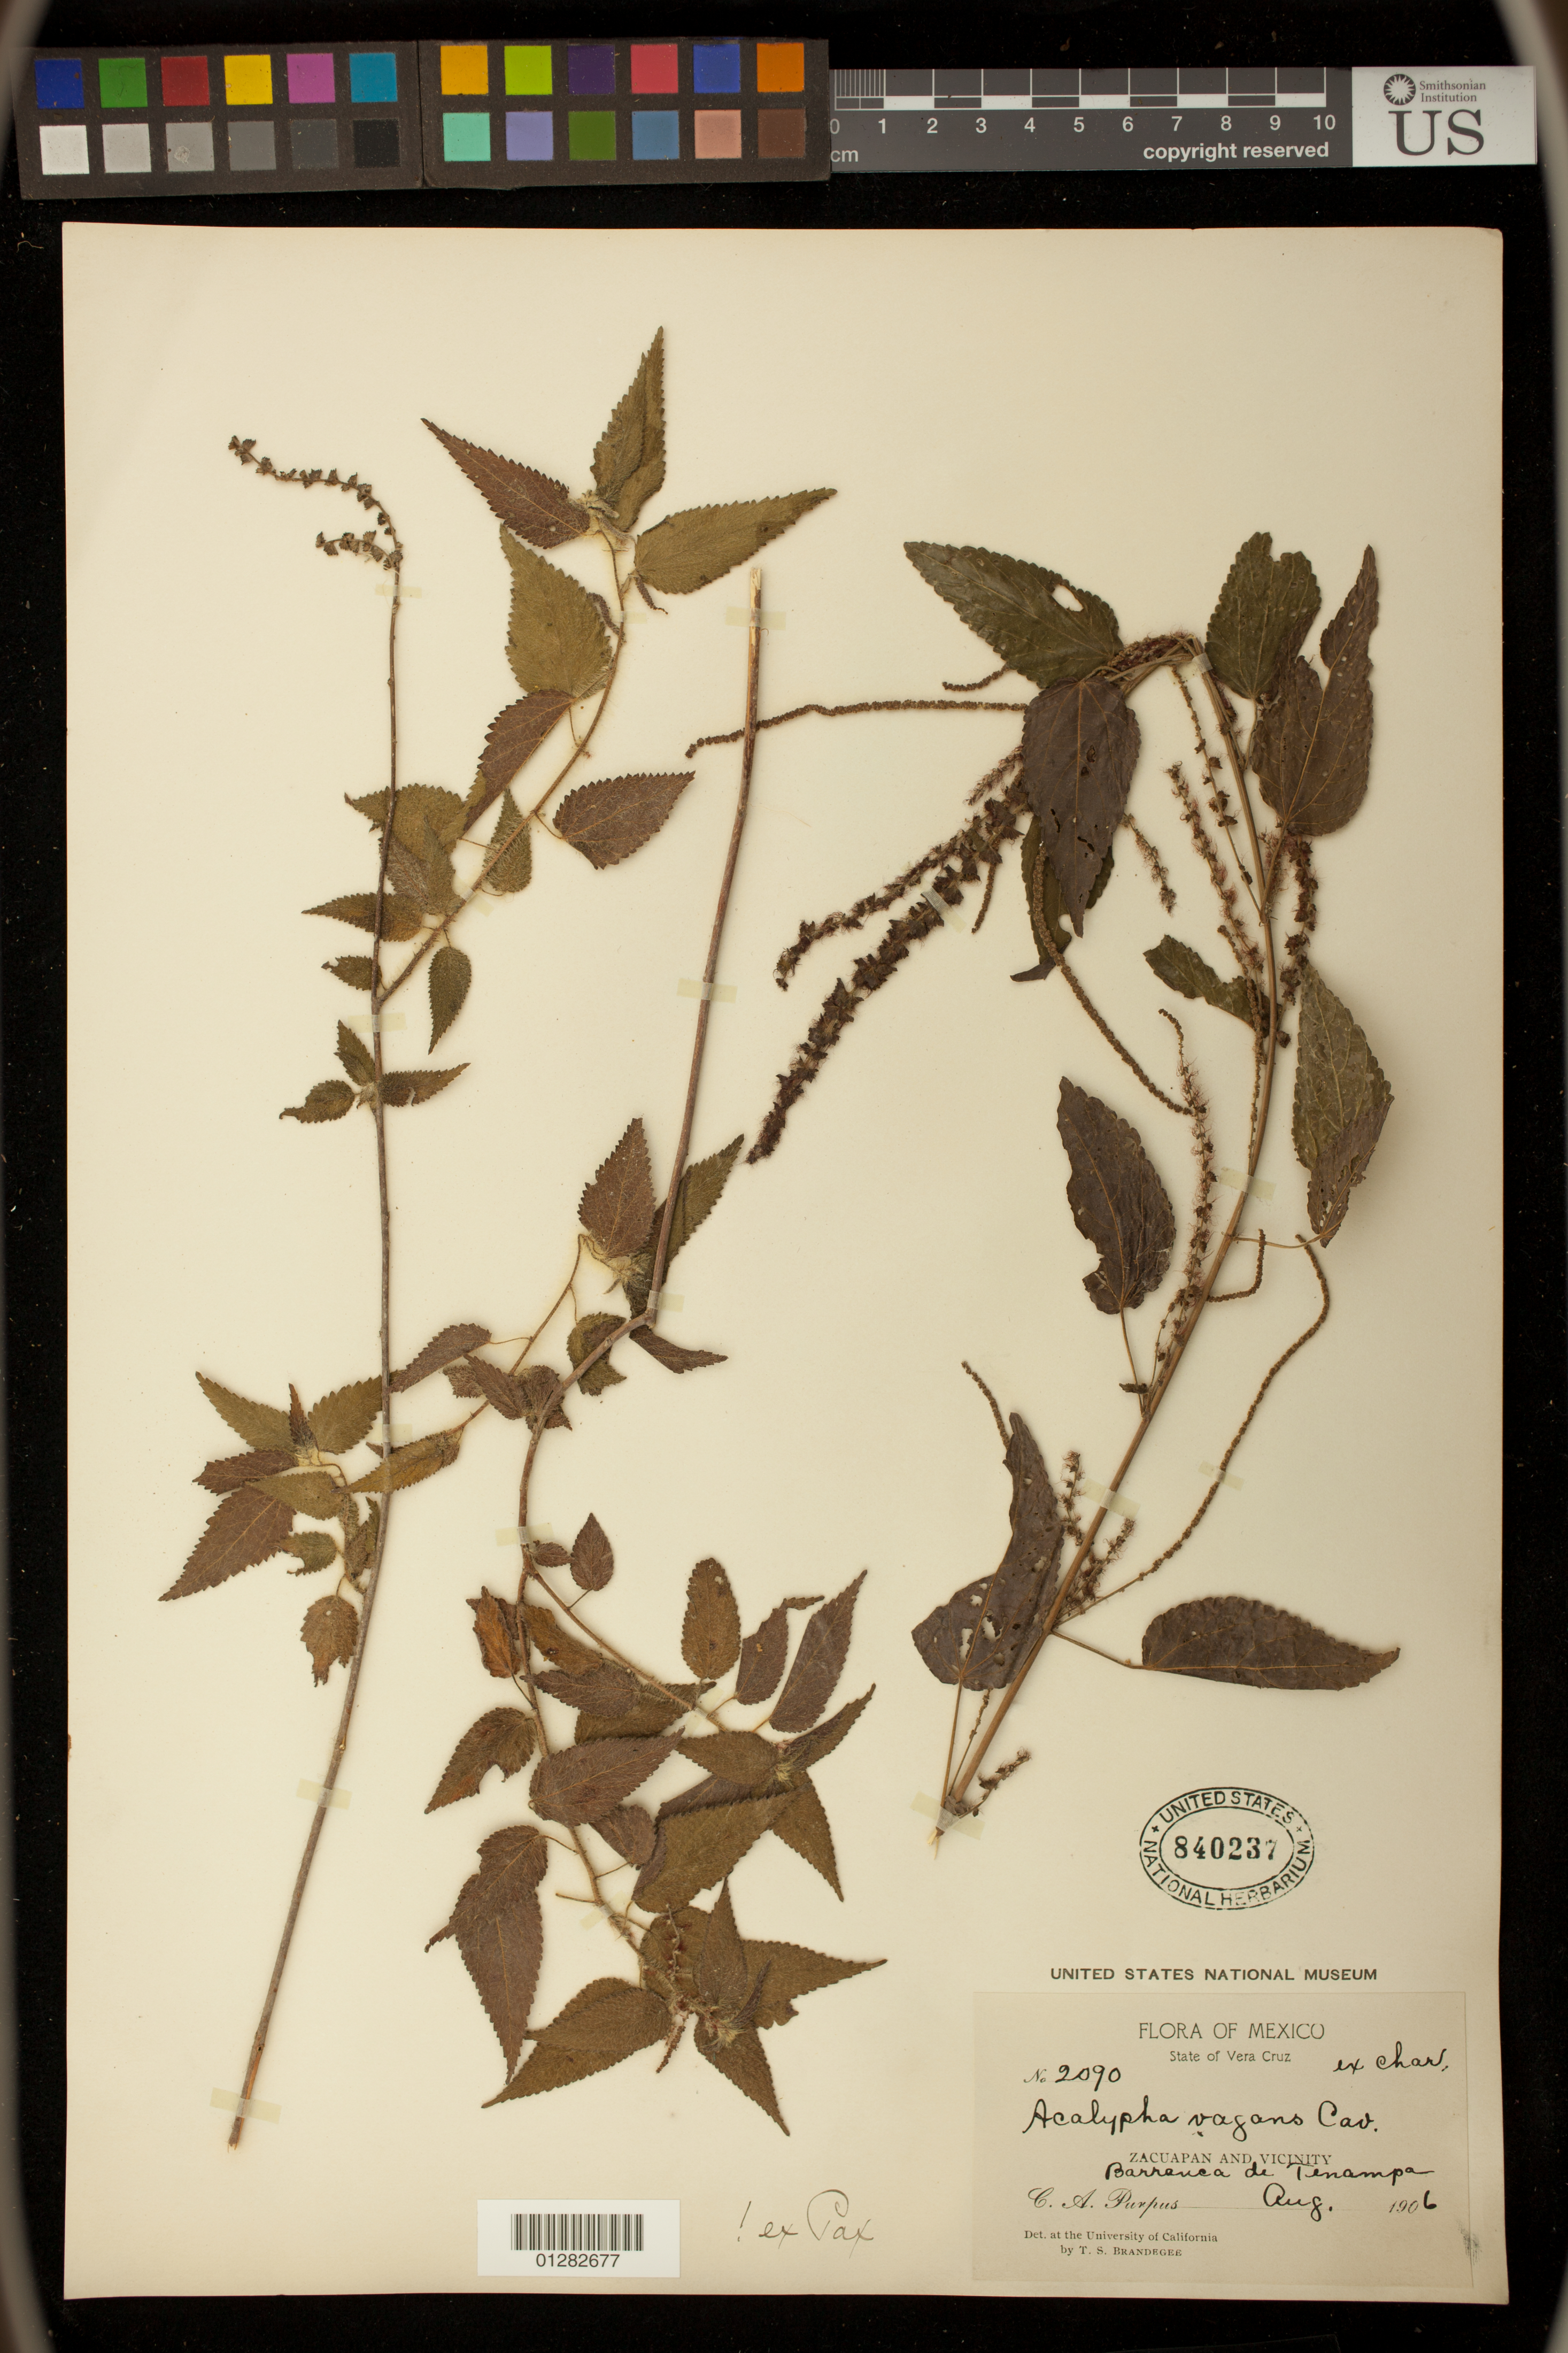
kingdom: Plantae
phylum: Tracheophyta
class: Magnoliopsida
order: Malpighiales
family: Euphorbiaceae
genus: Acalypha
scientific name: Acalypha vagans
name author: Cav.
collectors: M. Navarez Montes & A. E. Salazar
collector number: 2090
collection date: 1906-08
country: Mexico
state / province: Veracruz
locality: Zacuapan and vicinity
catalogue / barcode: US 840237